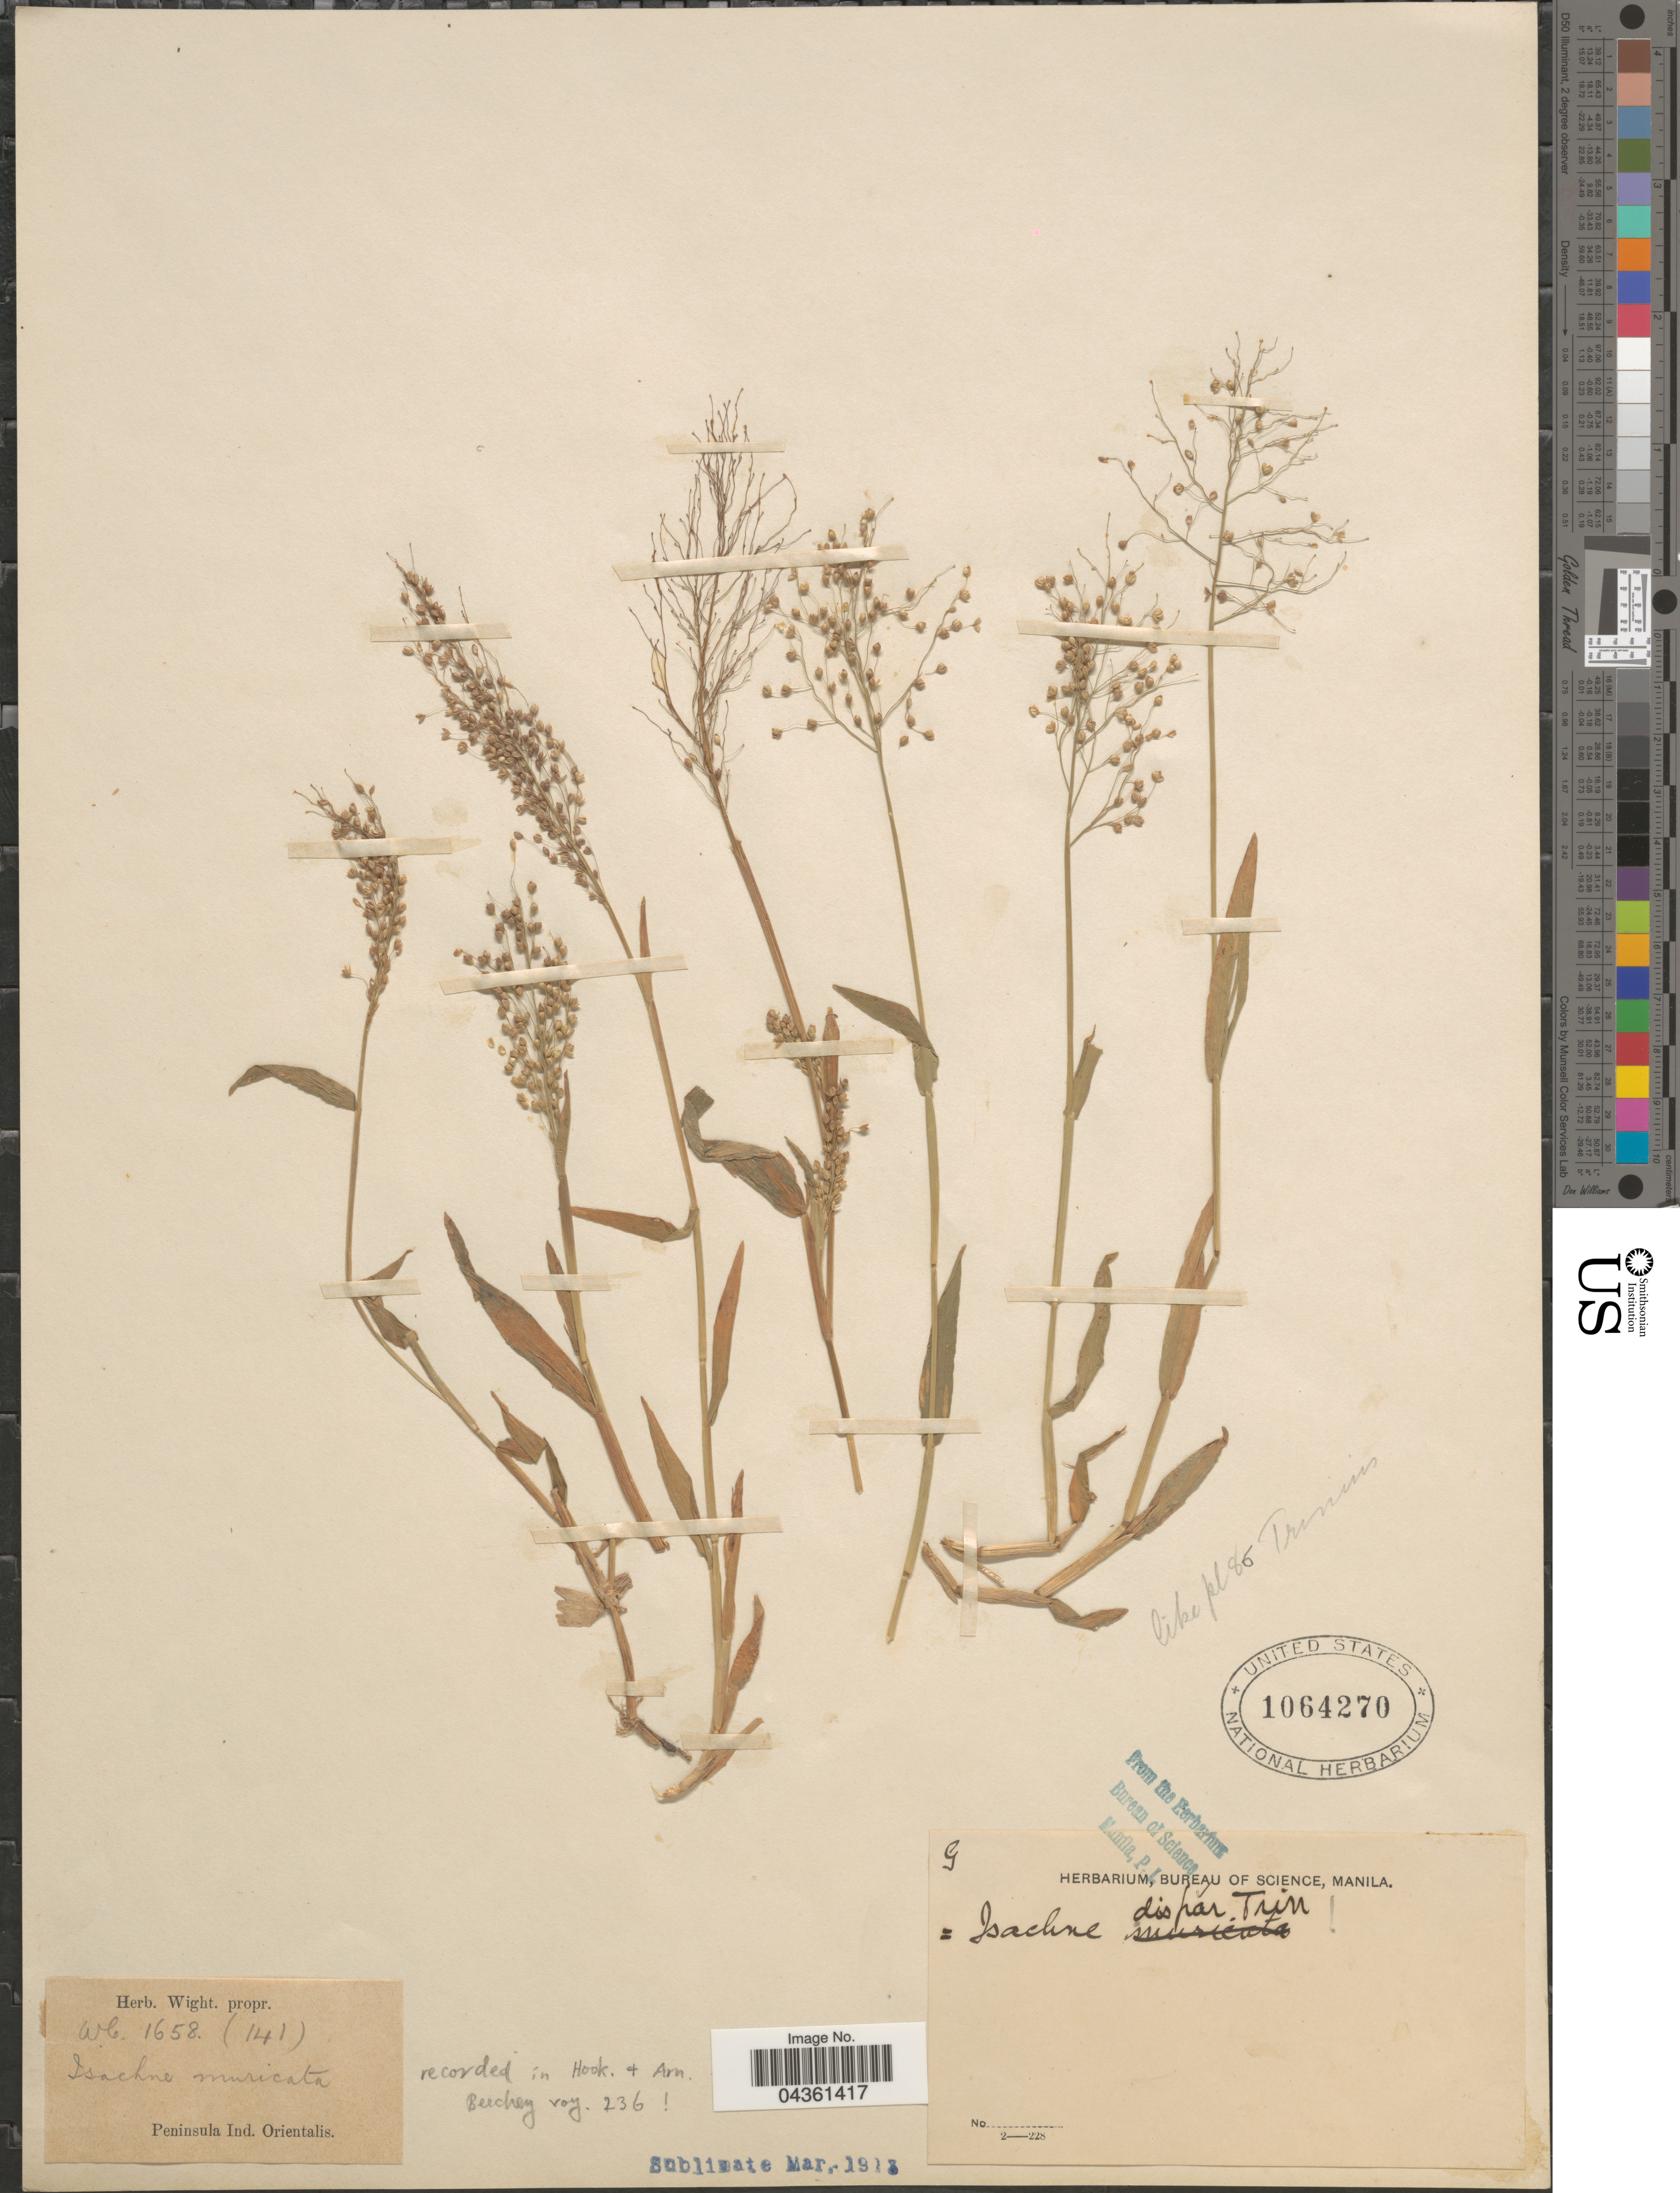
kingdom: Plantae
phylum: Tracheophyta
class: Liliopsida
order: Poales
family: Poaceae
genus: Isachne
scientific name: Isachne globosa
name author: (Thunb.) Kuntze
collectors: C. Wight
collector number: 1658(141)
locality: Peninsula Ind. Orientalis.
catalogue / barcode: US 1064270